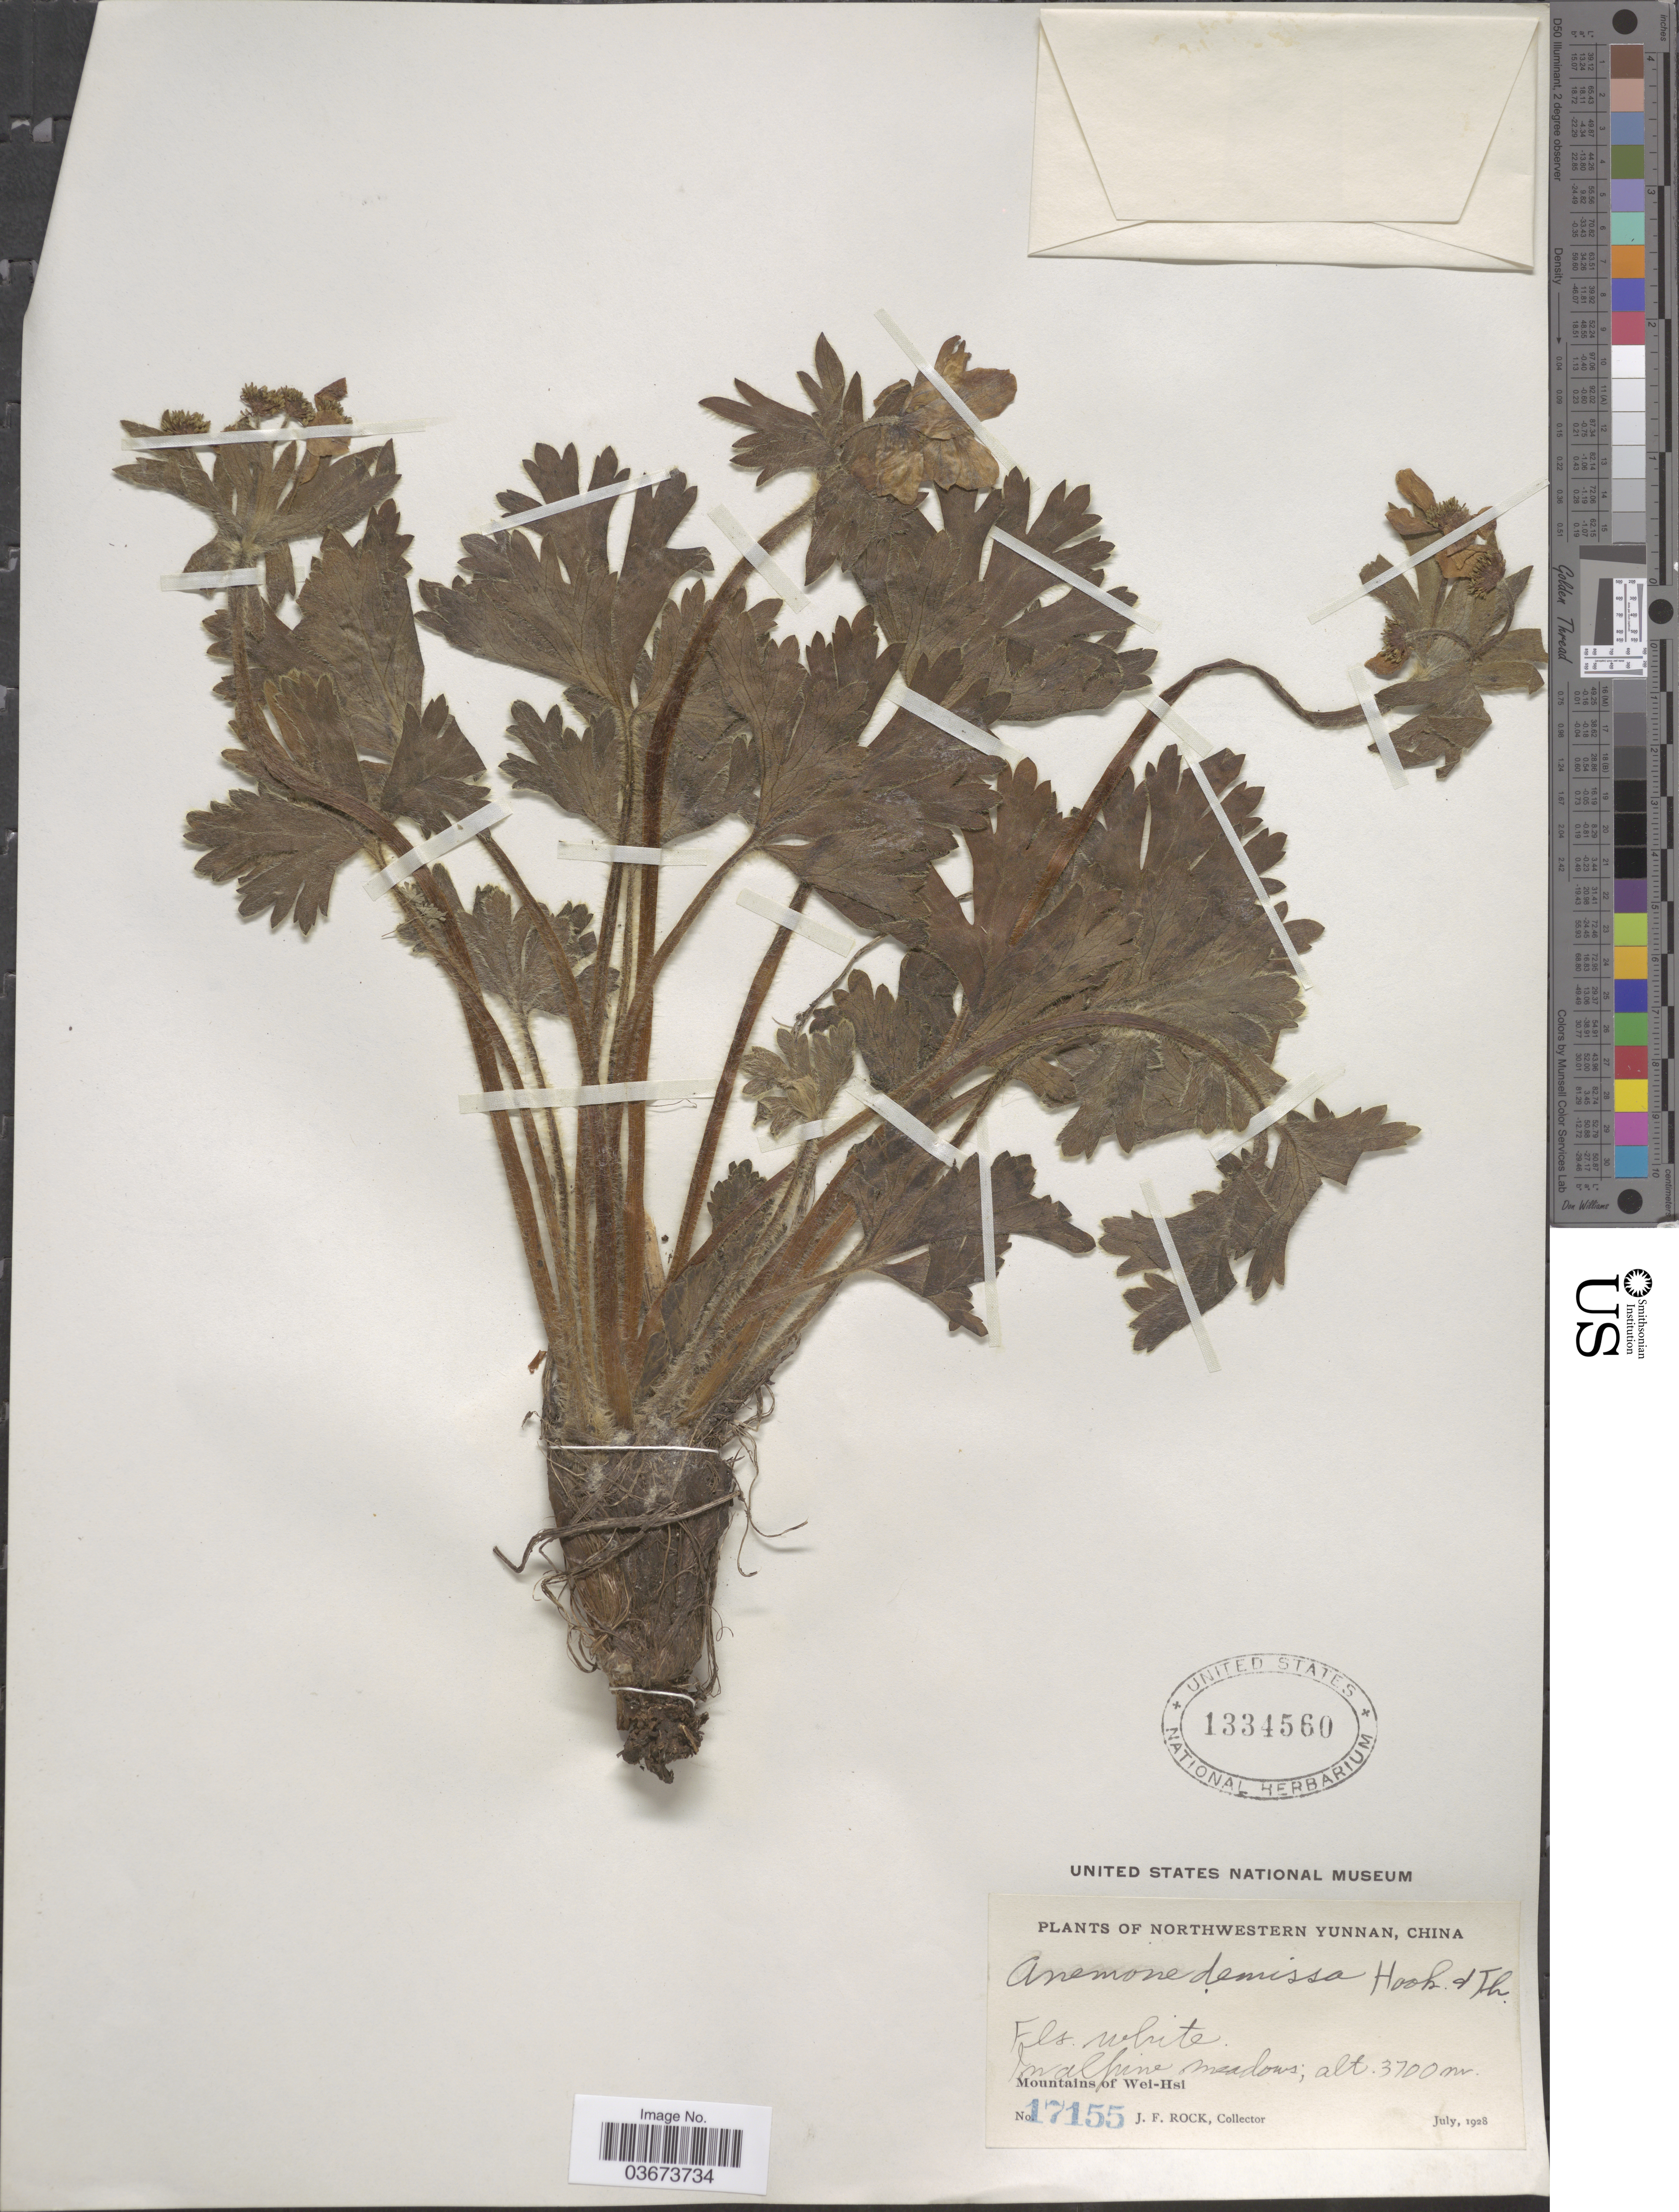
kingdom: Plantae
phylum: Tracheophyta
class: Magnoliopsida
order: Ranunculales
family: Ranunculaceae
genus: Anemone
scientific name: Anemone demissa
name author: (Thomson) Hook.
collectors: J. Rock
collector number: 17155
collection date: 1928-07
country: China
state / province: Yunnan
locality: Northwestern Yunnan. Mountains of Wei-Hsi.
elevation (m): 3700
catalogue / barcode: US 1334560